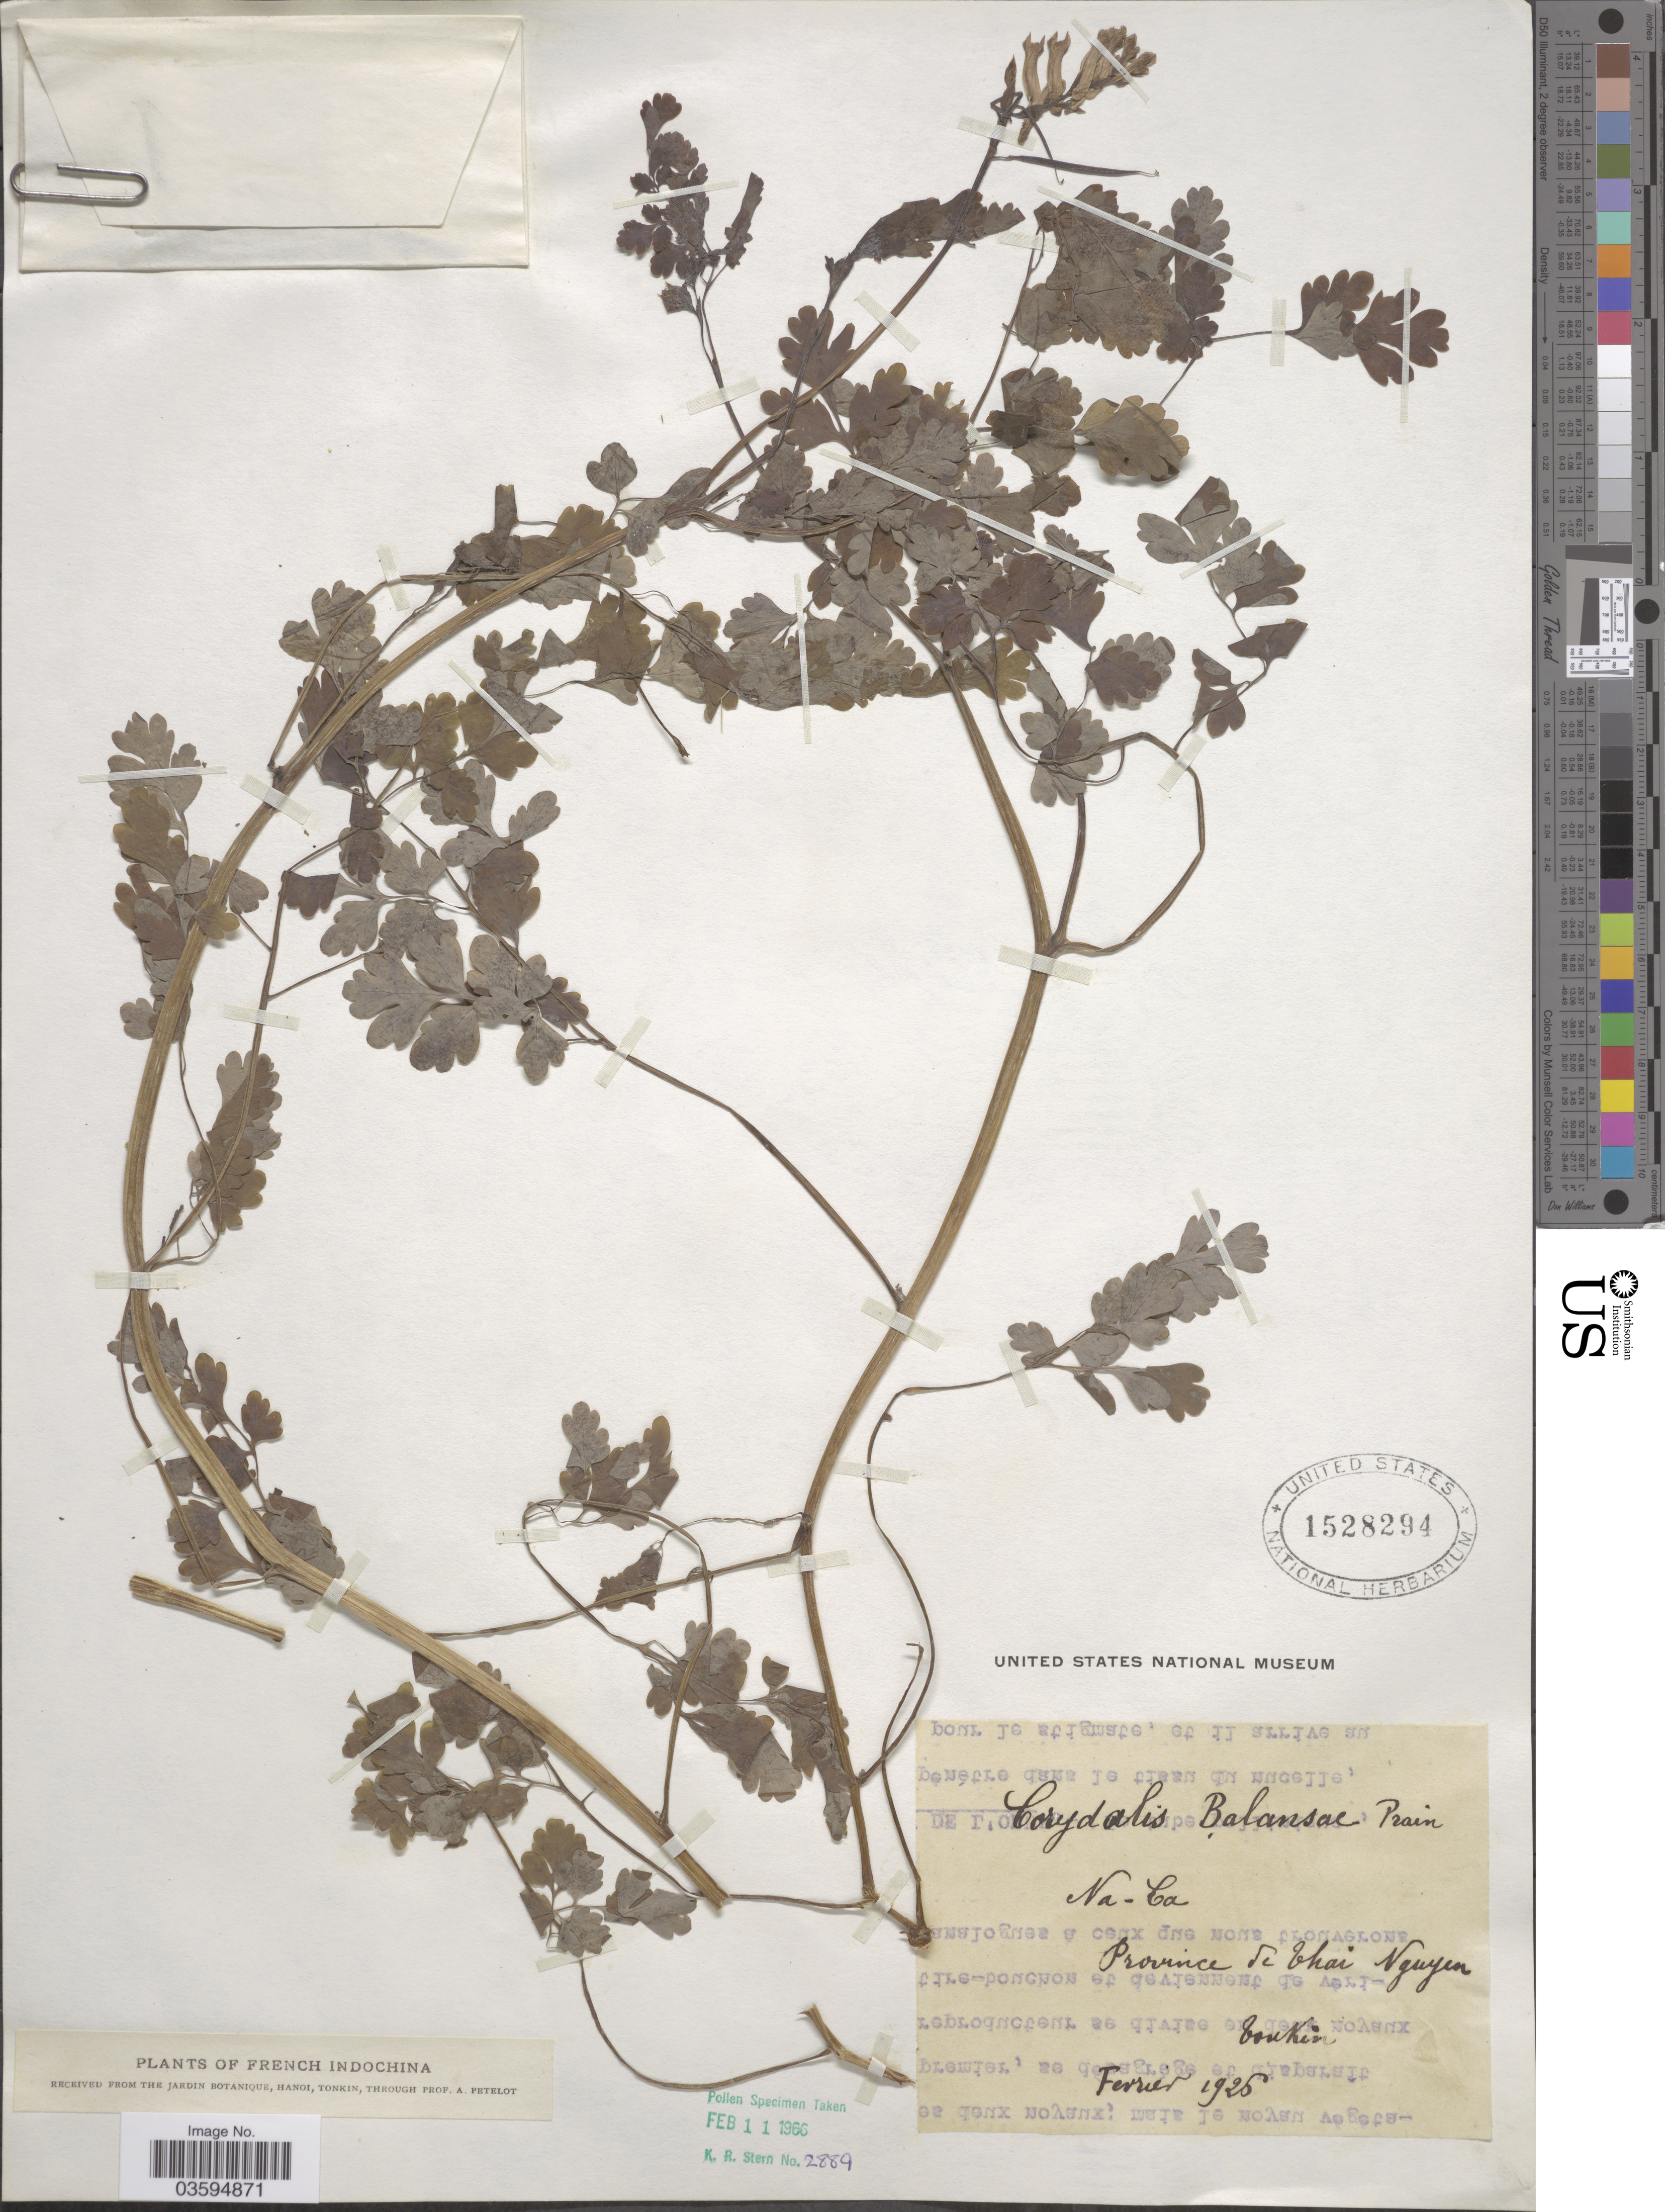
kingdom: Plantae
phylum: Tracheophyta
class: Magnoliopsida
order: Ranunculales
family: Papaveraceae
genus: Corydalis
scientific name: Corydalis balansae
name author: Prain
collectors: P. A. Pételot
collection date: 1926-02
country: Vietnam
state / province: Thai Nguyen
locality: French Indochina. Na-Ca.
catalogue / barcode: US 1528294